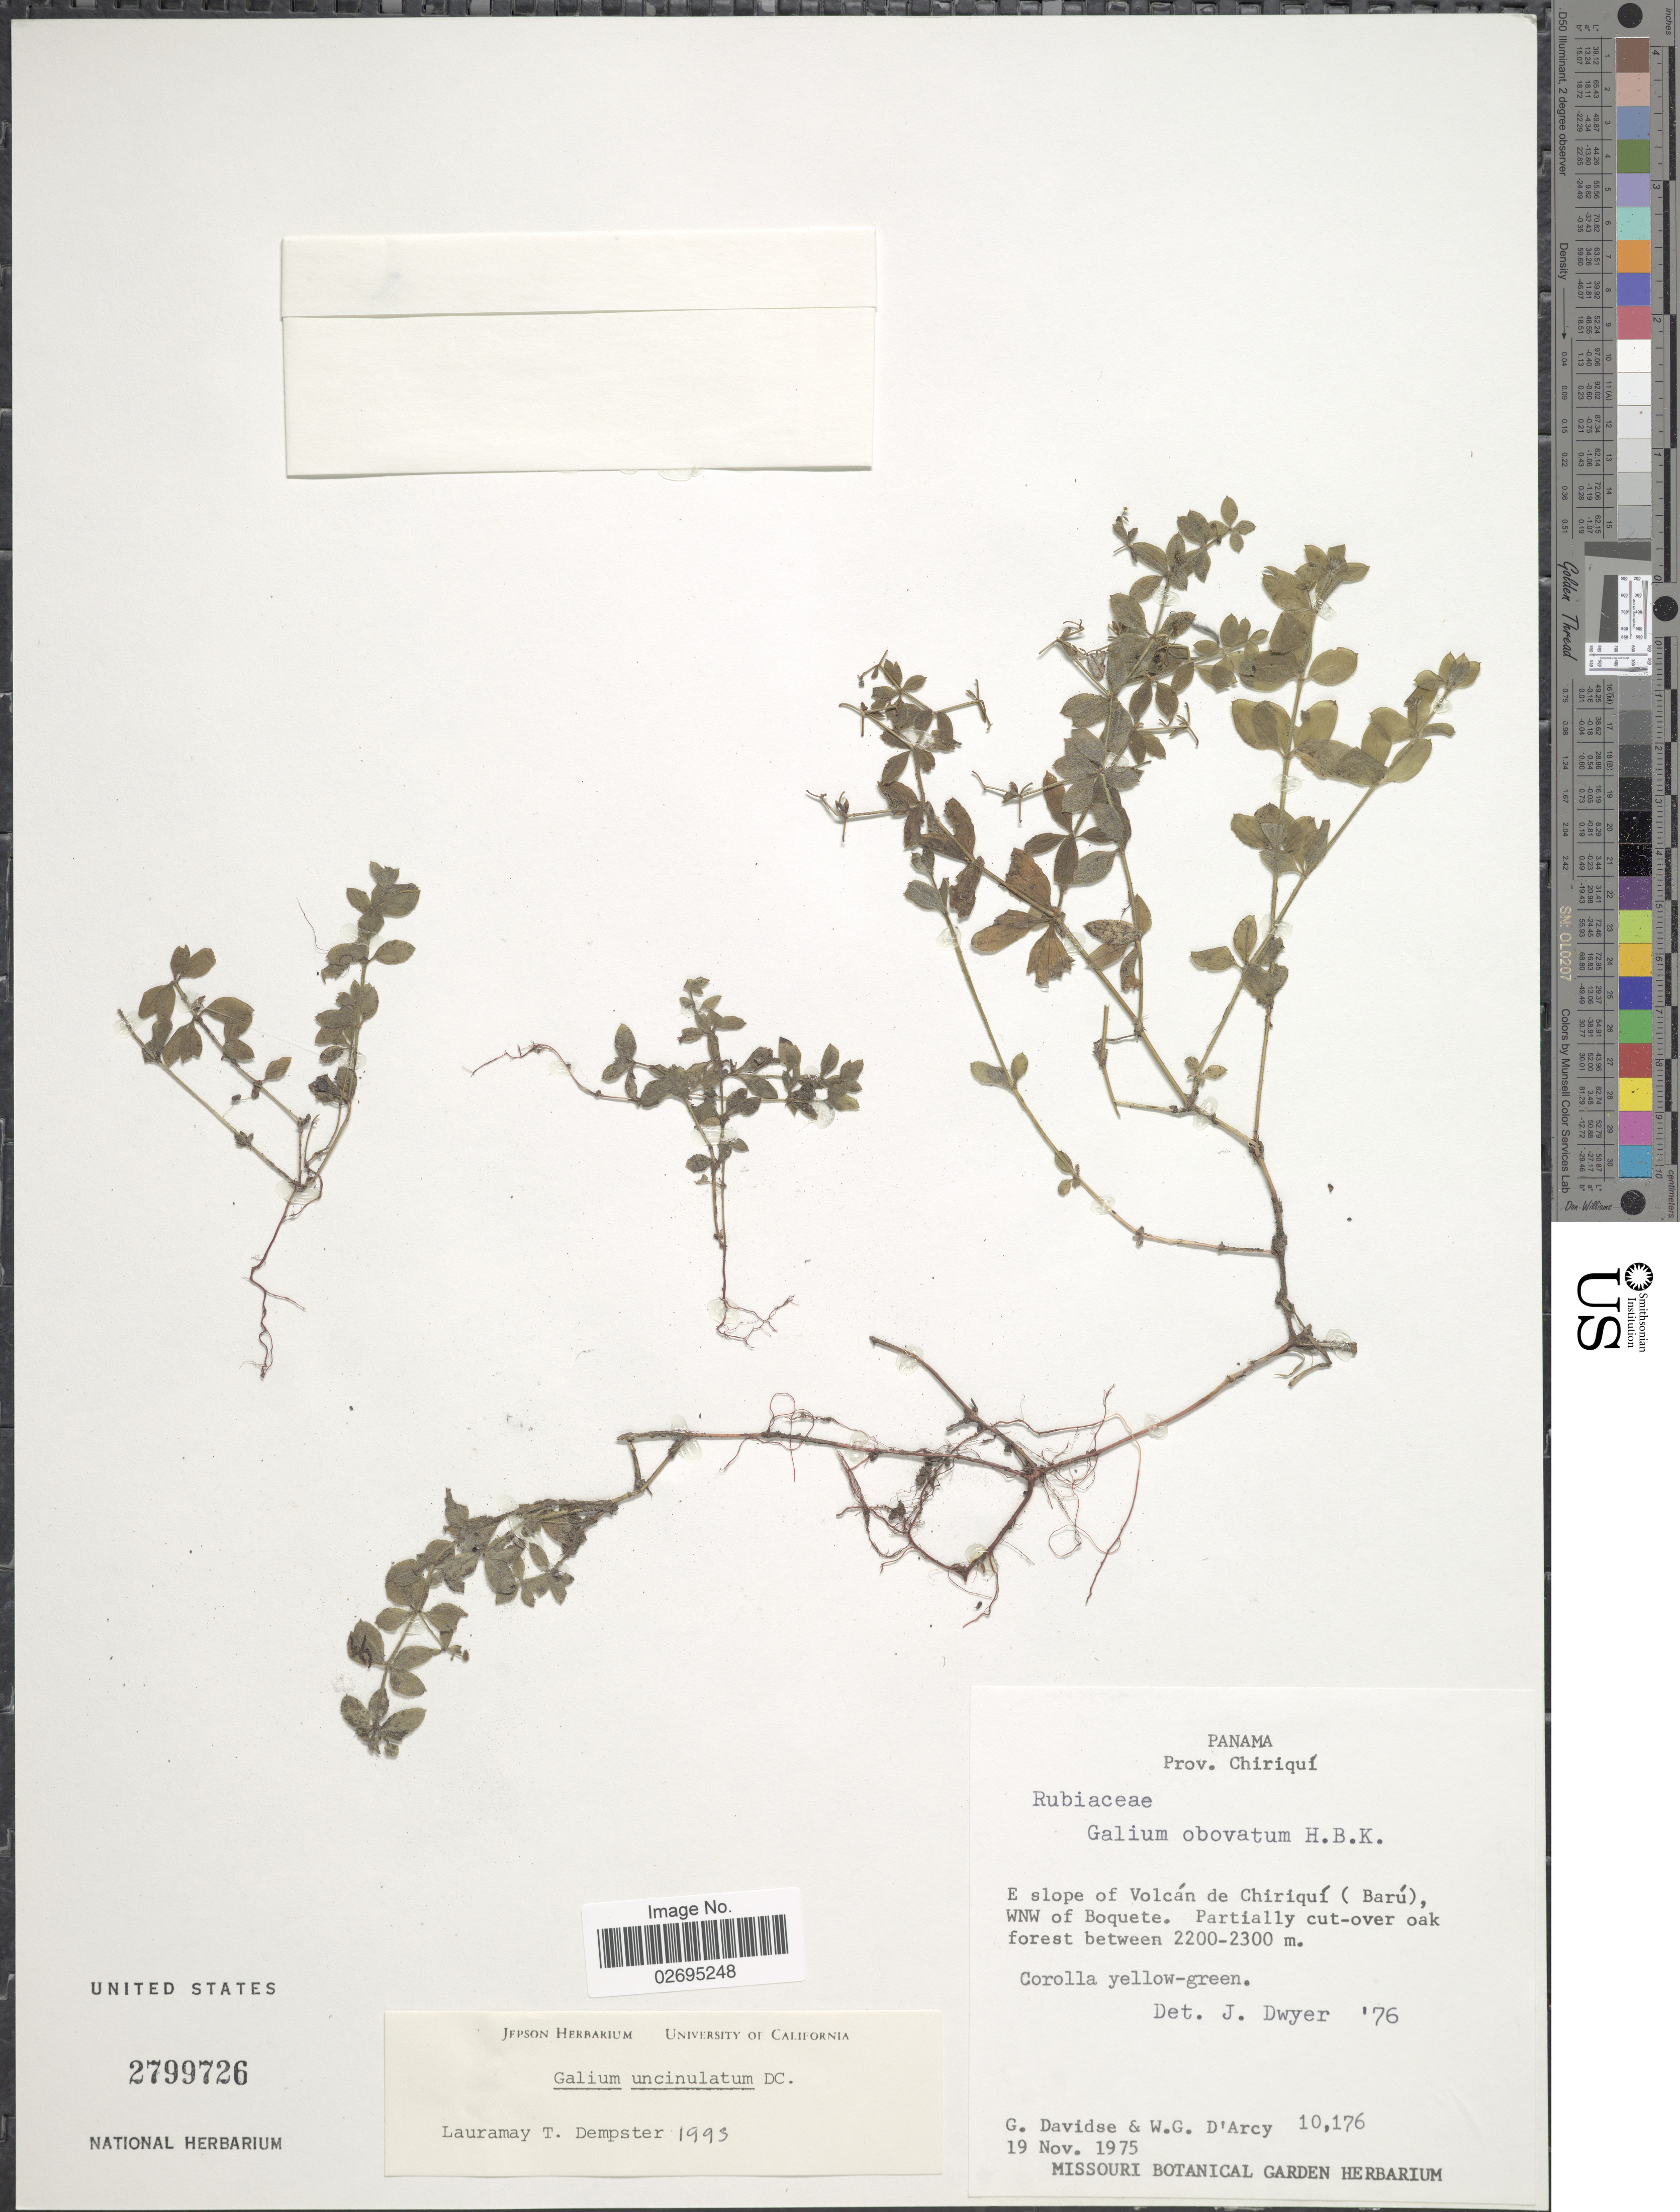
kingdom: Plantae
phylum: Tracheophyta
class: Magnoliopsida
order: Gentianales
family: Rubiaceae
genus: Galium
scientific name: Galium uncinulatum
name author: DC.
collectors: G. Davidse & W. G. D'Arcy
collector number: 10176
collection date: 1975-11-19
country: Panama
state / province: Chiriqui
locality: E slope of Volcan de Chiriqui (Baru) WNW of Boquete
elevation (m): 2200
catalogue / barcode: US 2799726